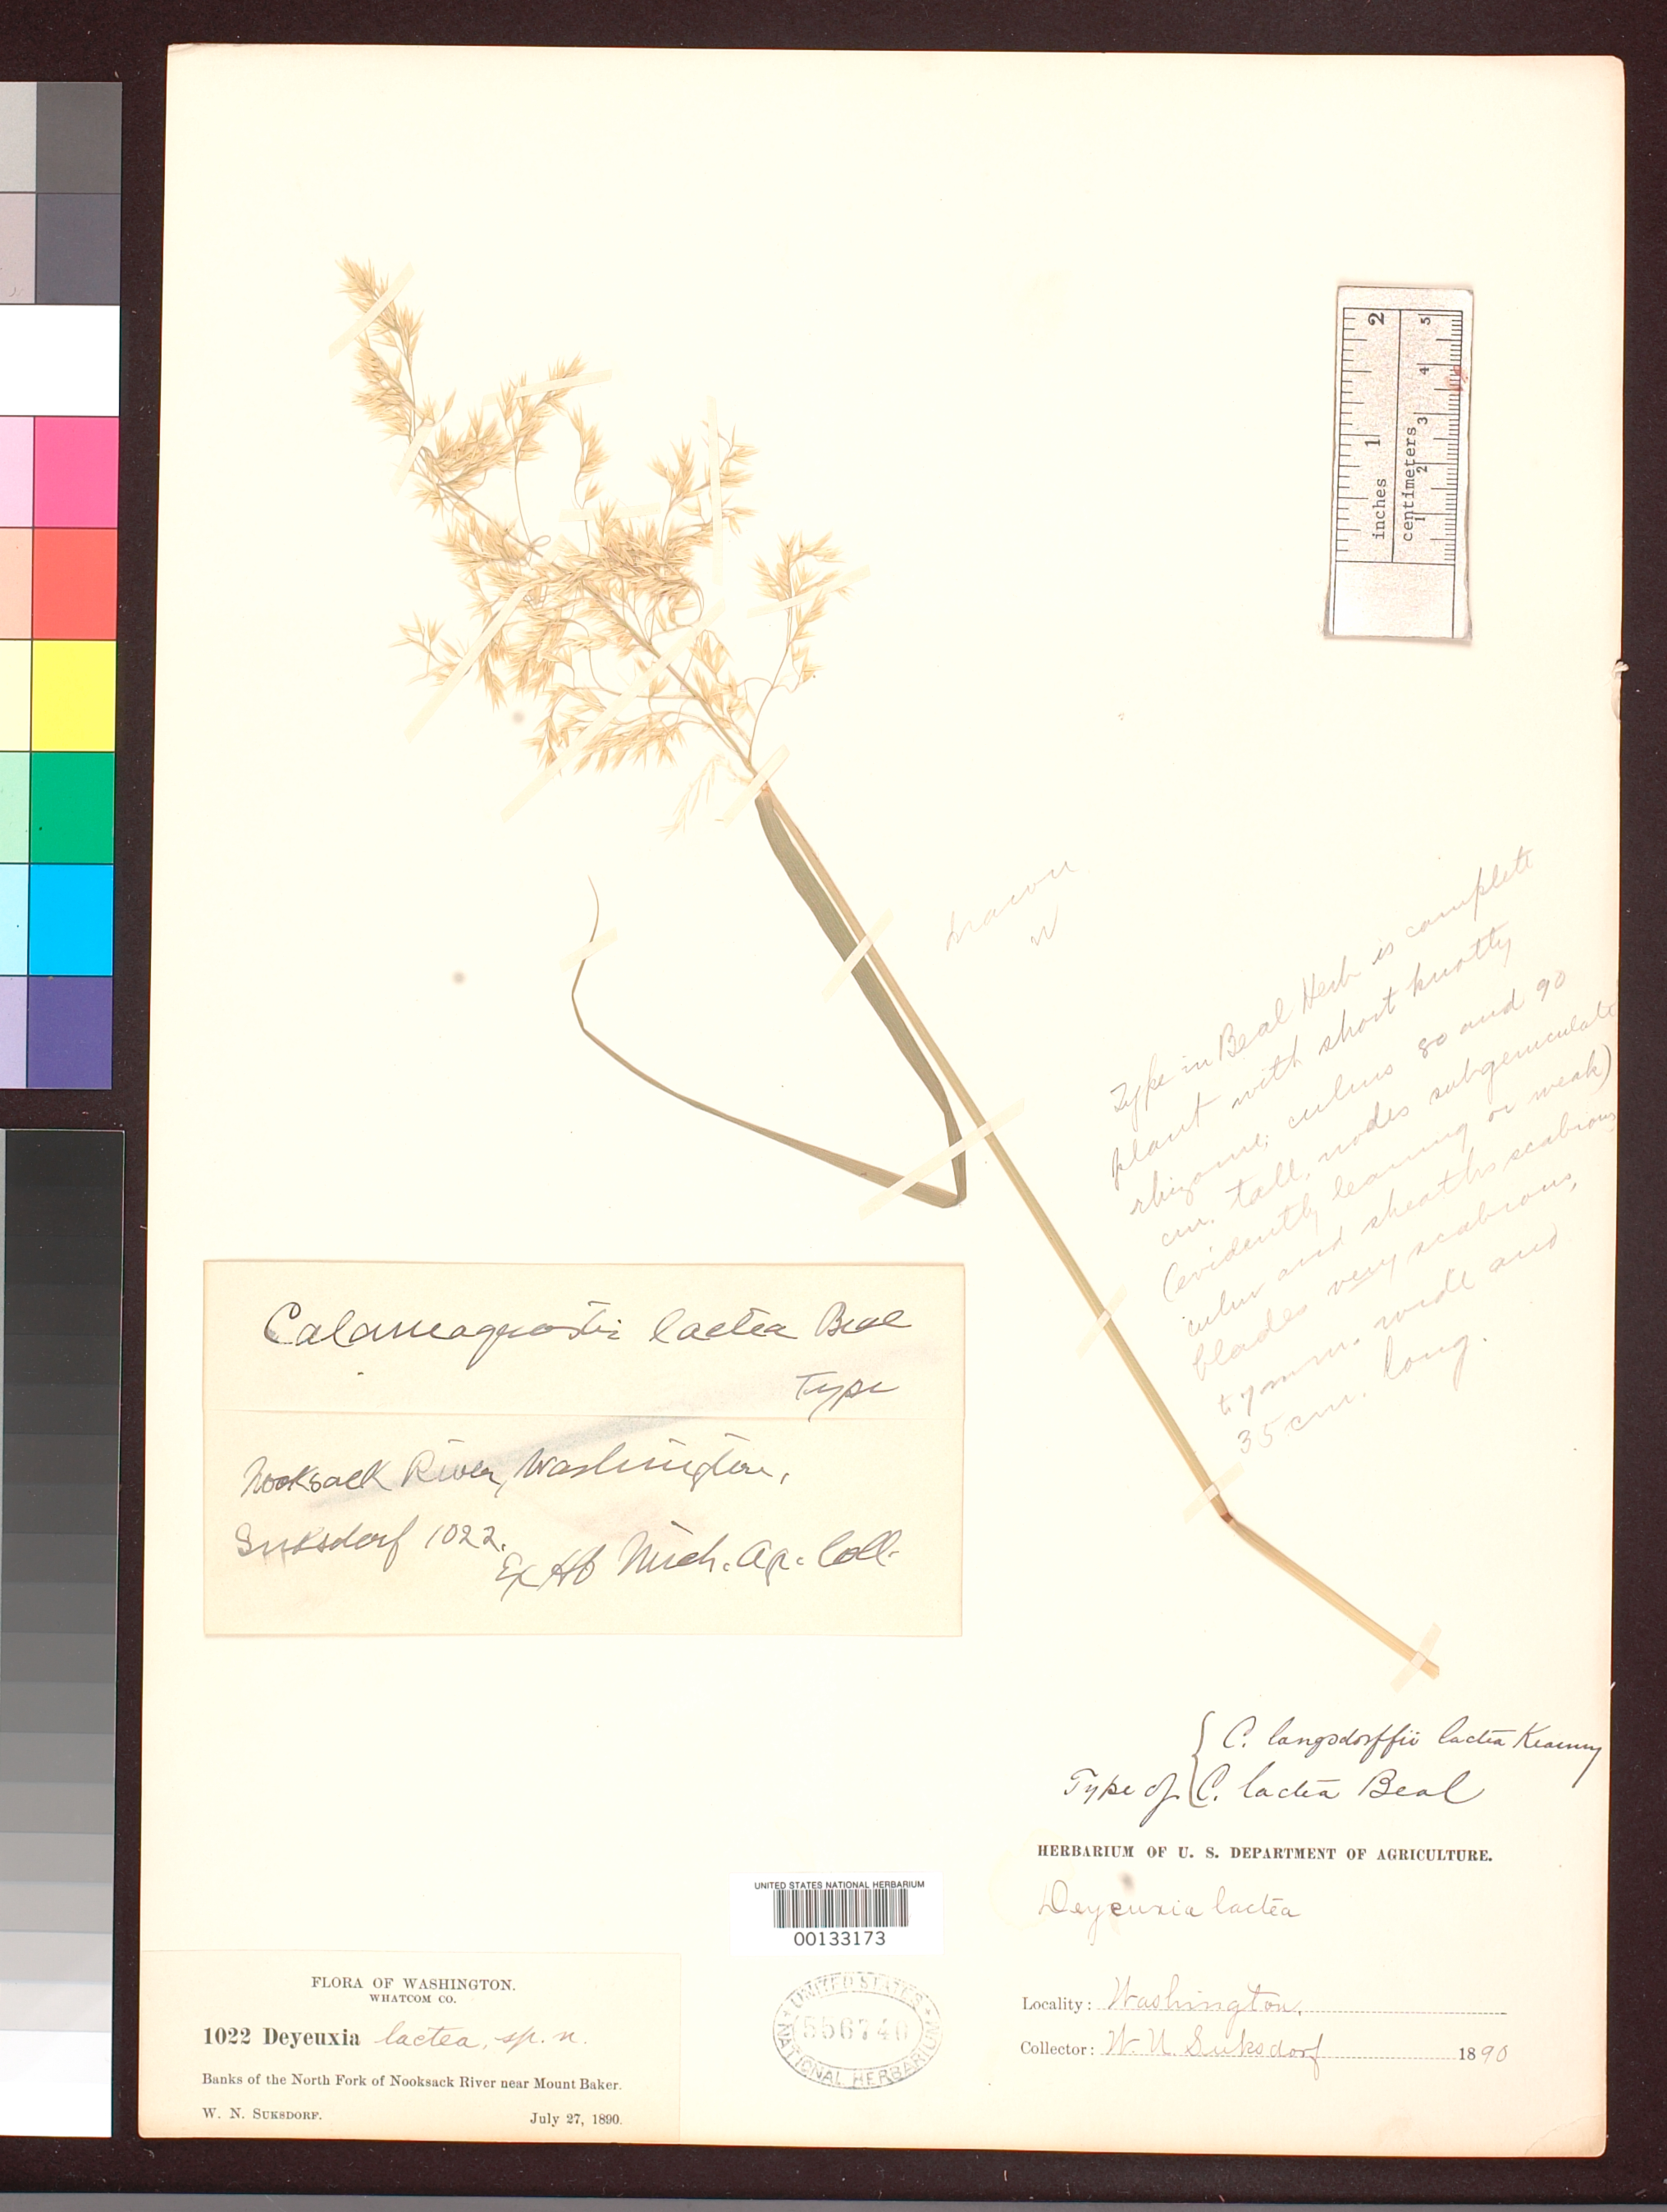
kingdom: Plantae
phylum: Tracheophyta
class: Liliopsida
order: Poales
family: Poaceae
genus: Calamagrostis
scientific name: Calamagrostis lactea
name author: W.J. Beal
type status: Isotype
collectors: W. N. Suksdorf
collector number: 1022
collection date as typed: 27 Jul 1890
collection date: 1890-07-27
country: United States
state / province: Washington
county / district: Whatcom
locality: Banks of N fork of Nooksack River near Mount Baker.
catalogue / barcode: US 556740